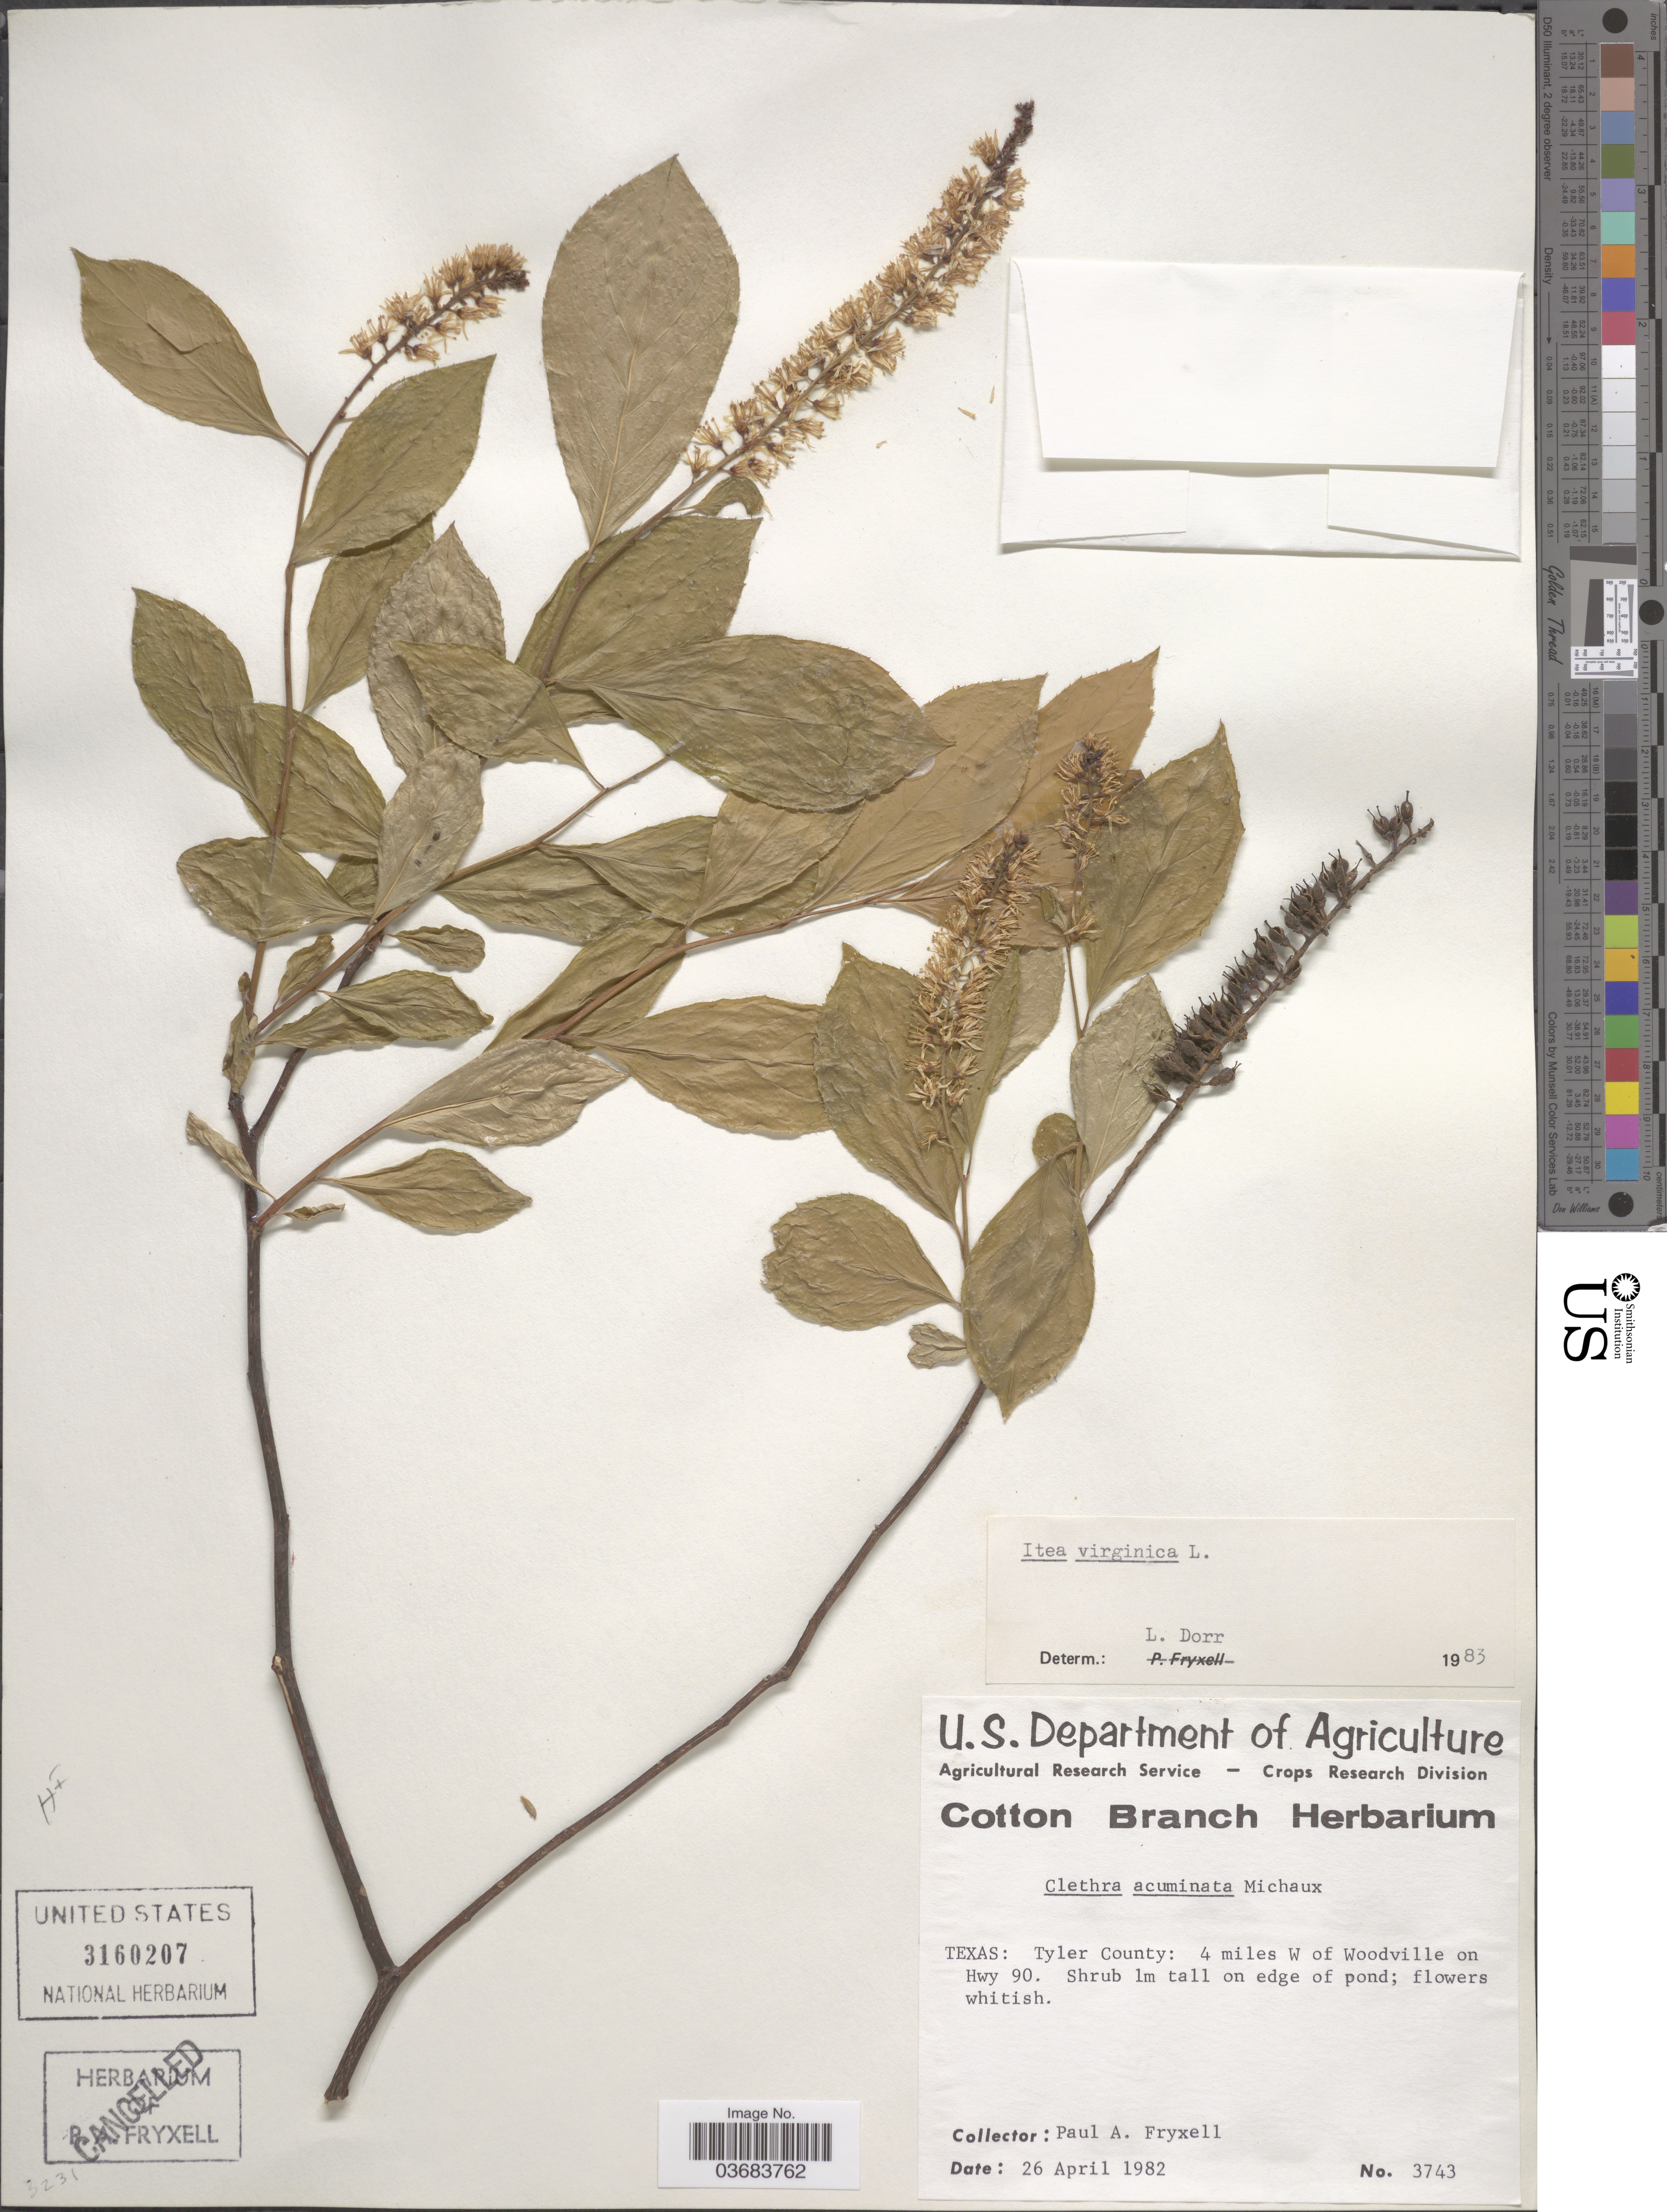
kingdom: Plantae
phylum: Tracheophyta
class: Magnoliopsida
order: Saxifragales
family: Iteaceae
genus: Itea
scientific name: Itea virginica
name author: L.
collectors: P. A. Fryxell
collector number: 3743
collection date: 1982-04-26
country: United States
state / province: Texas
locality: Tyler County: 4 miles W of Woodville on Hwy 90.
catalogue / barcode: US 3160207